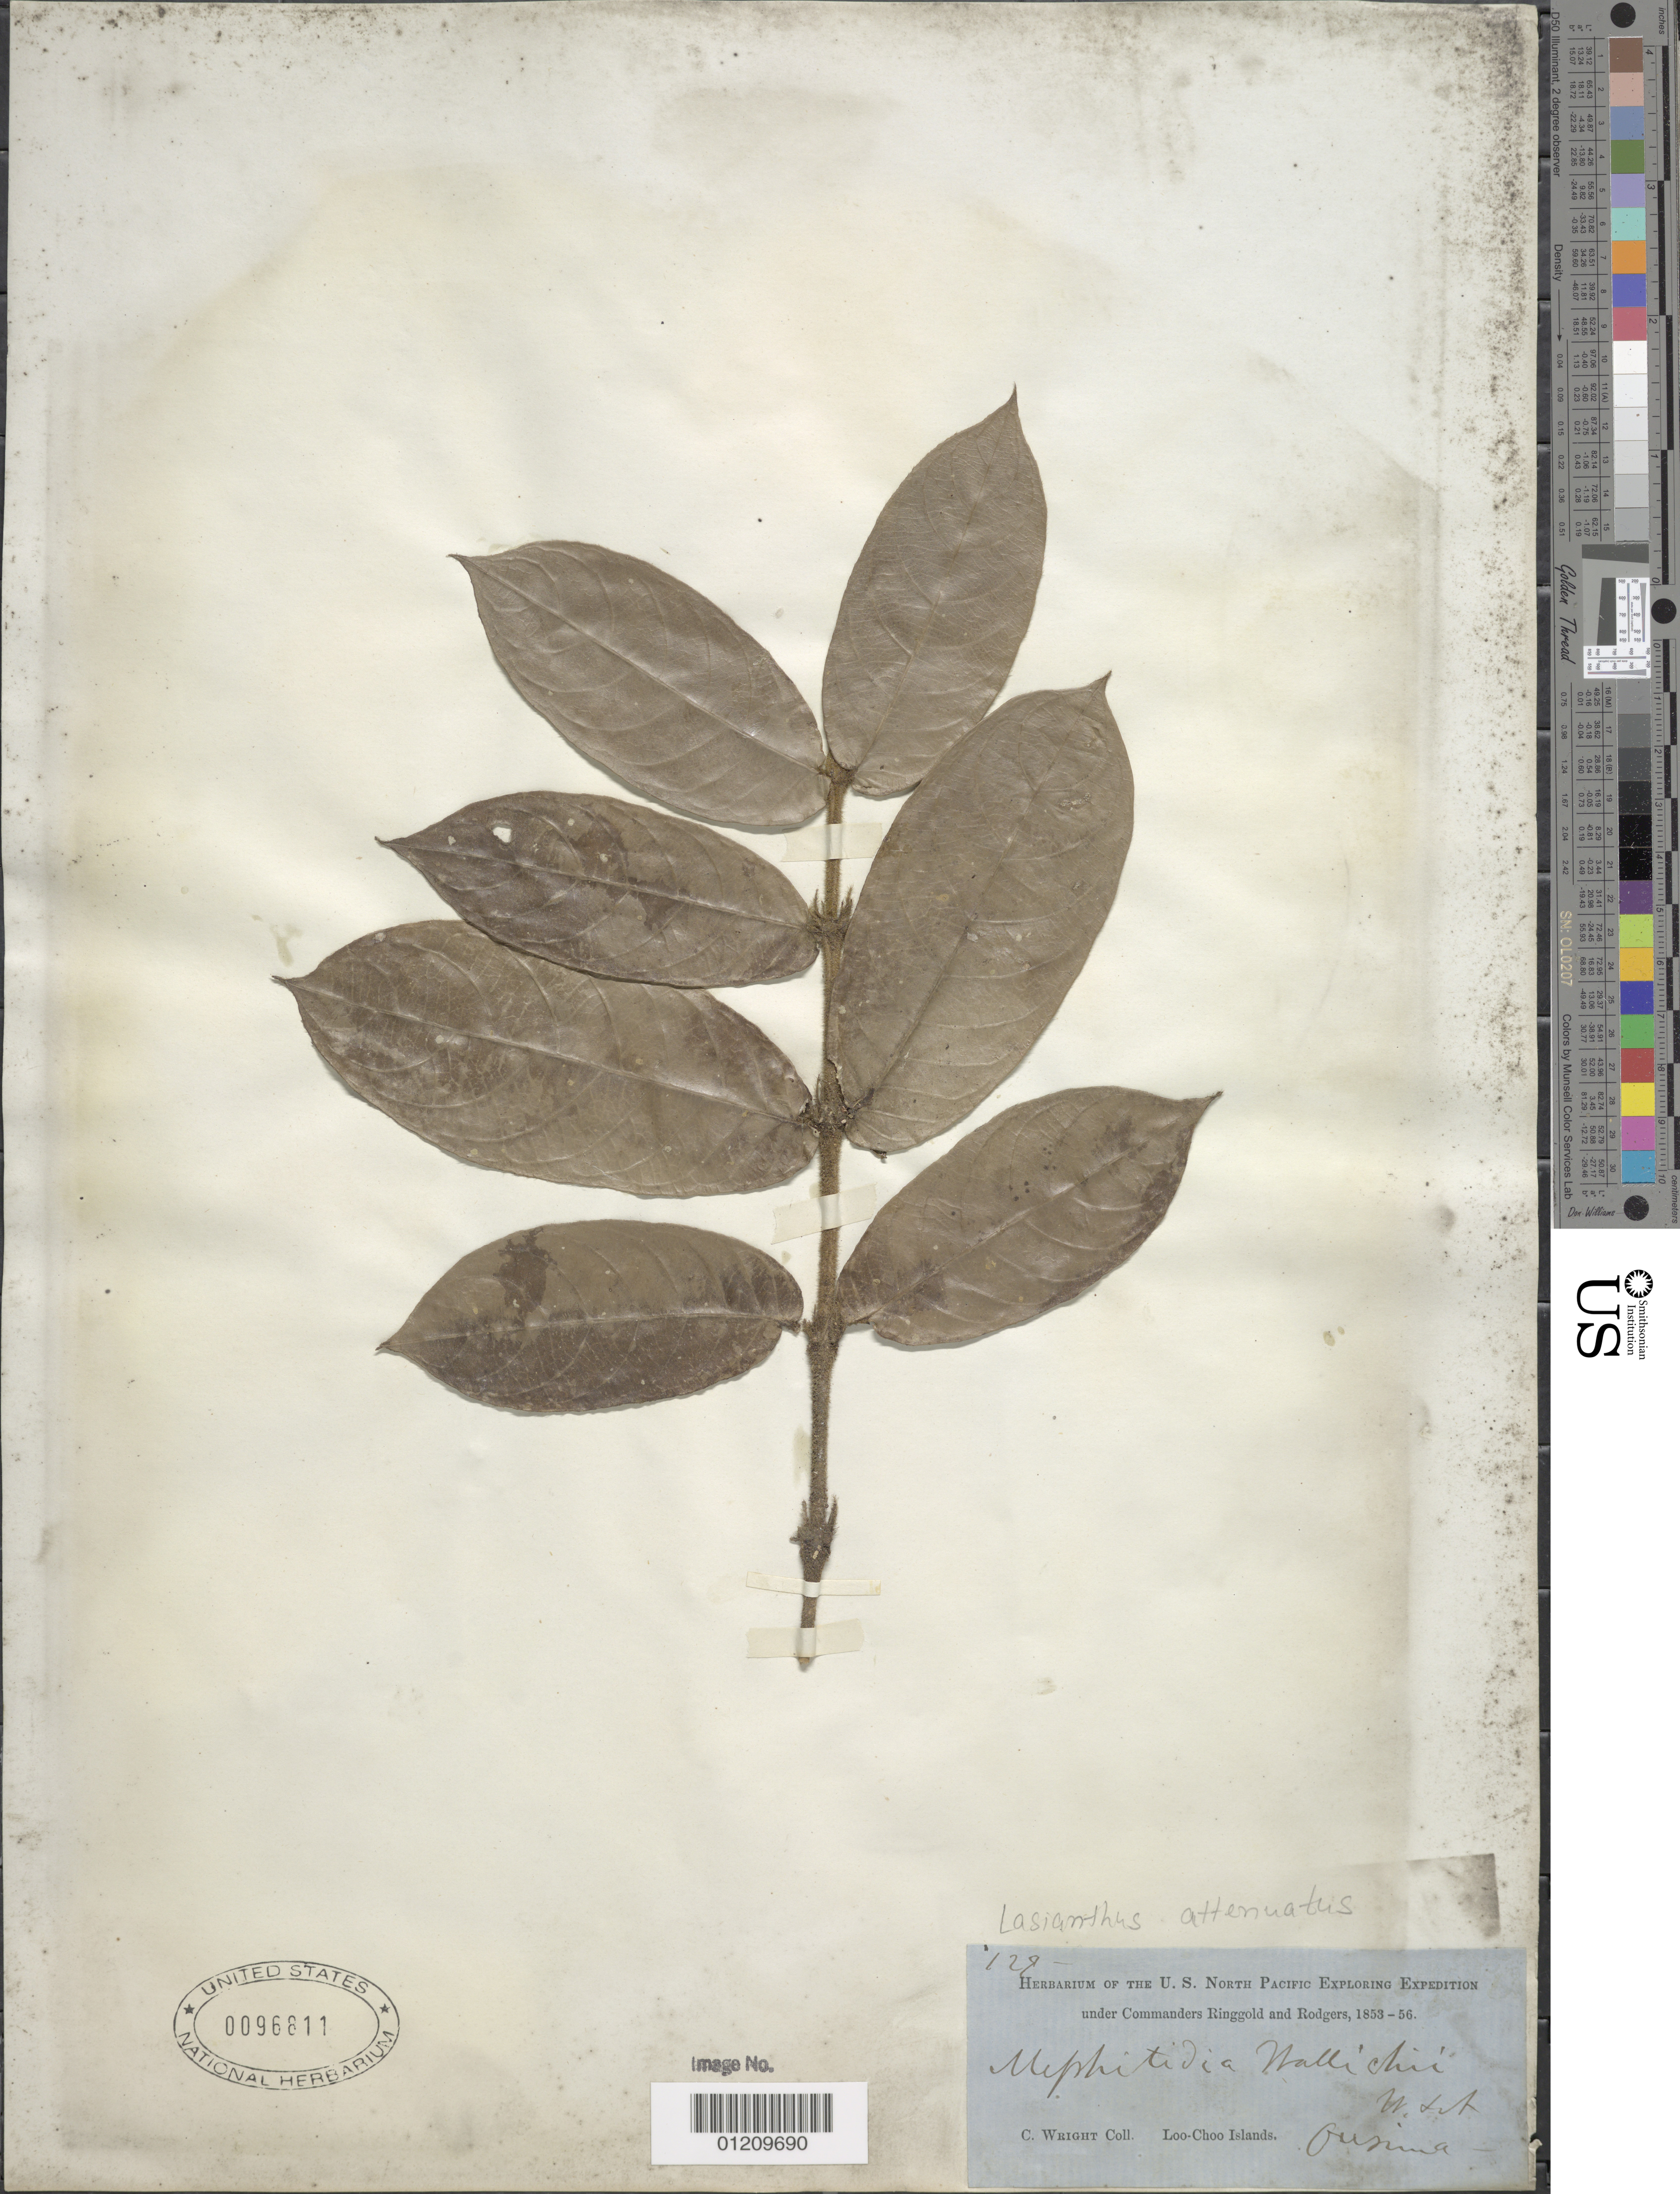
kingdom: Plantae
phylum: Tracheophyta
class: Magnoliopsida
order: Gentianales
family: Rubiaceae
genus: Lasianthus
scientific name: Lasianthus attenuatus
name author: Jack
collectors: C. Wright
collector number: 129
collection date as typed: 1853 to -- --- 1856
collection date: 1853/1856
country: Japan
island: Ryukyu Islands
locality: Loo Choo Islands, Gosima.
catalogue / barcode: US 96811